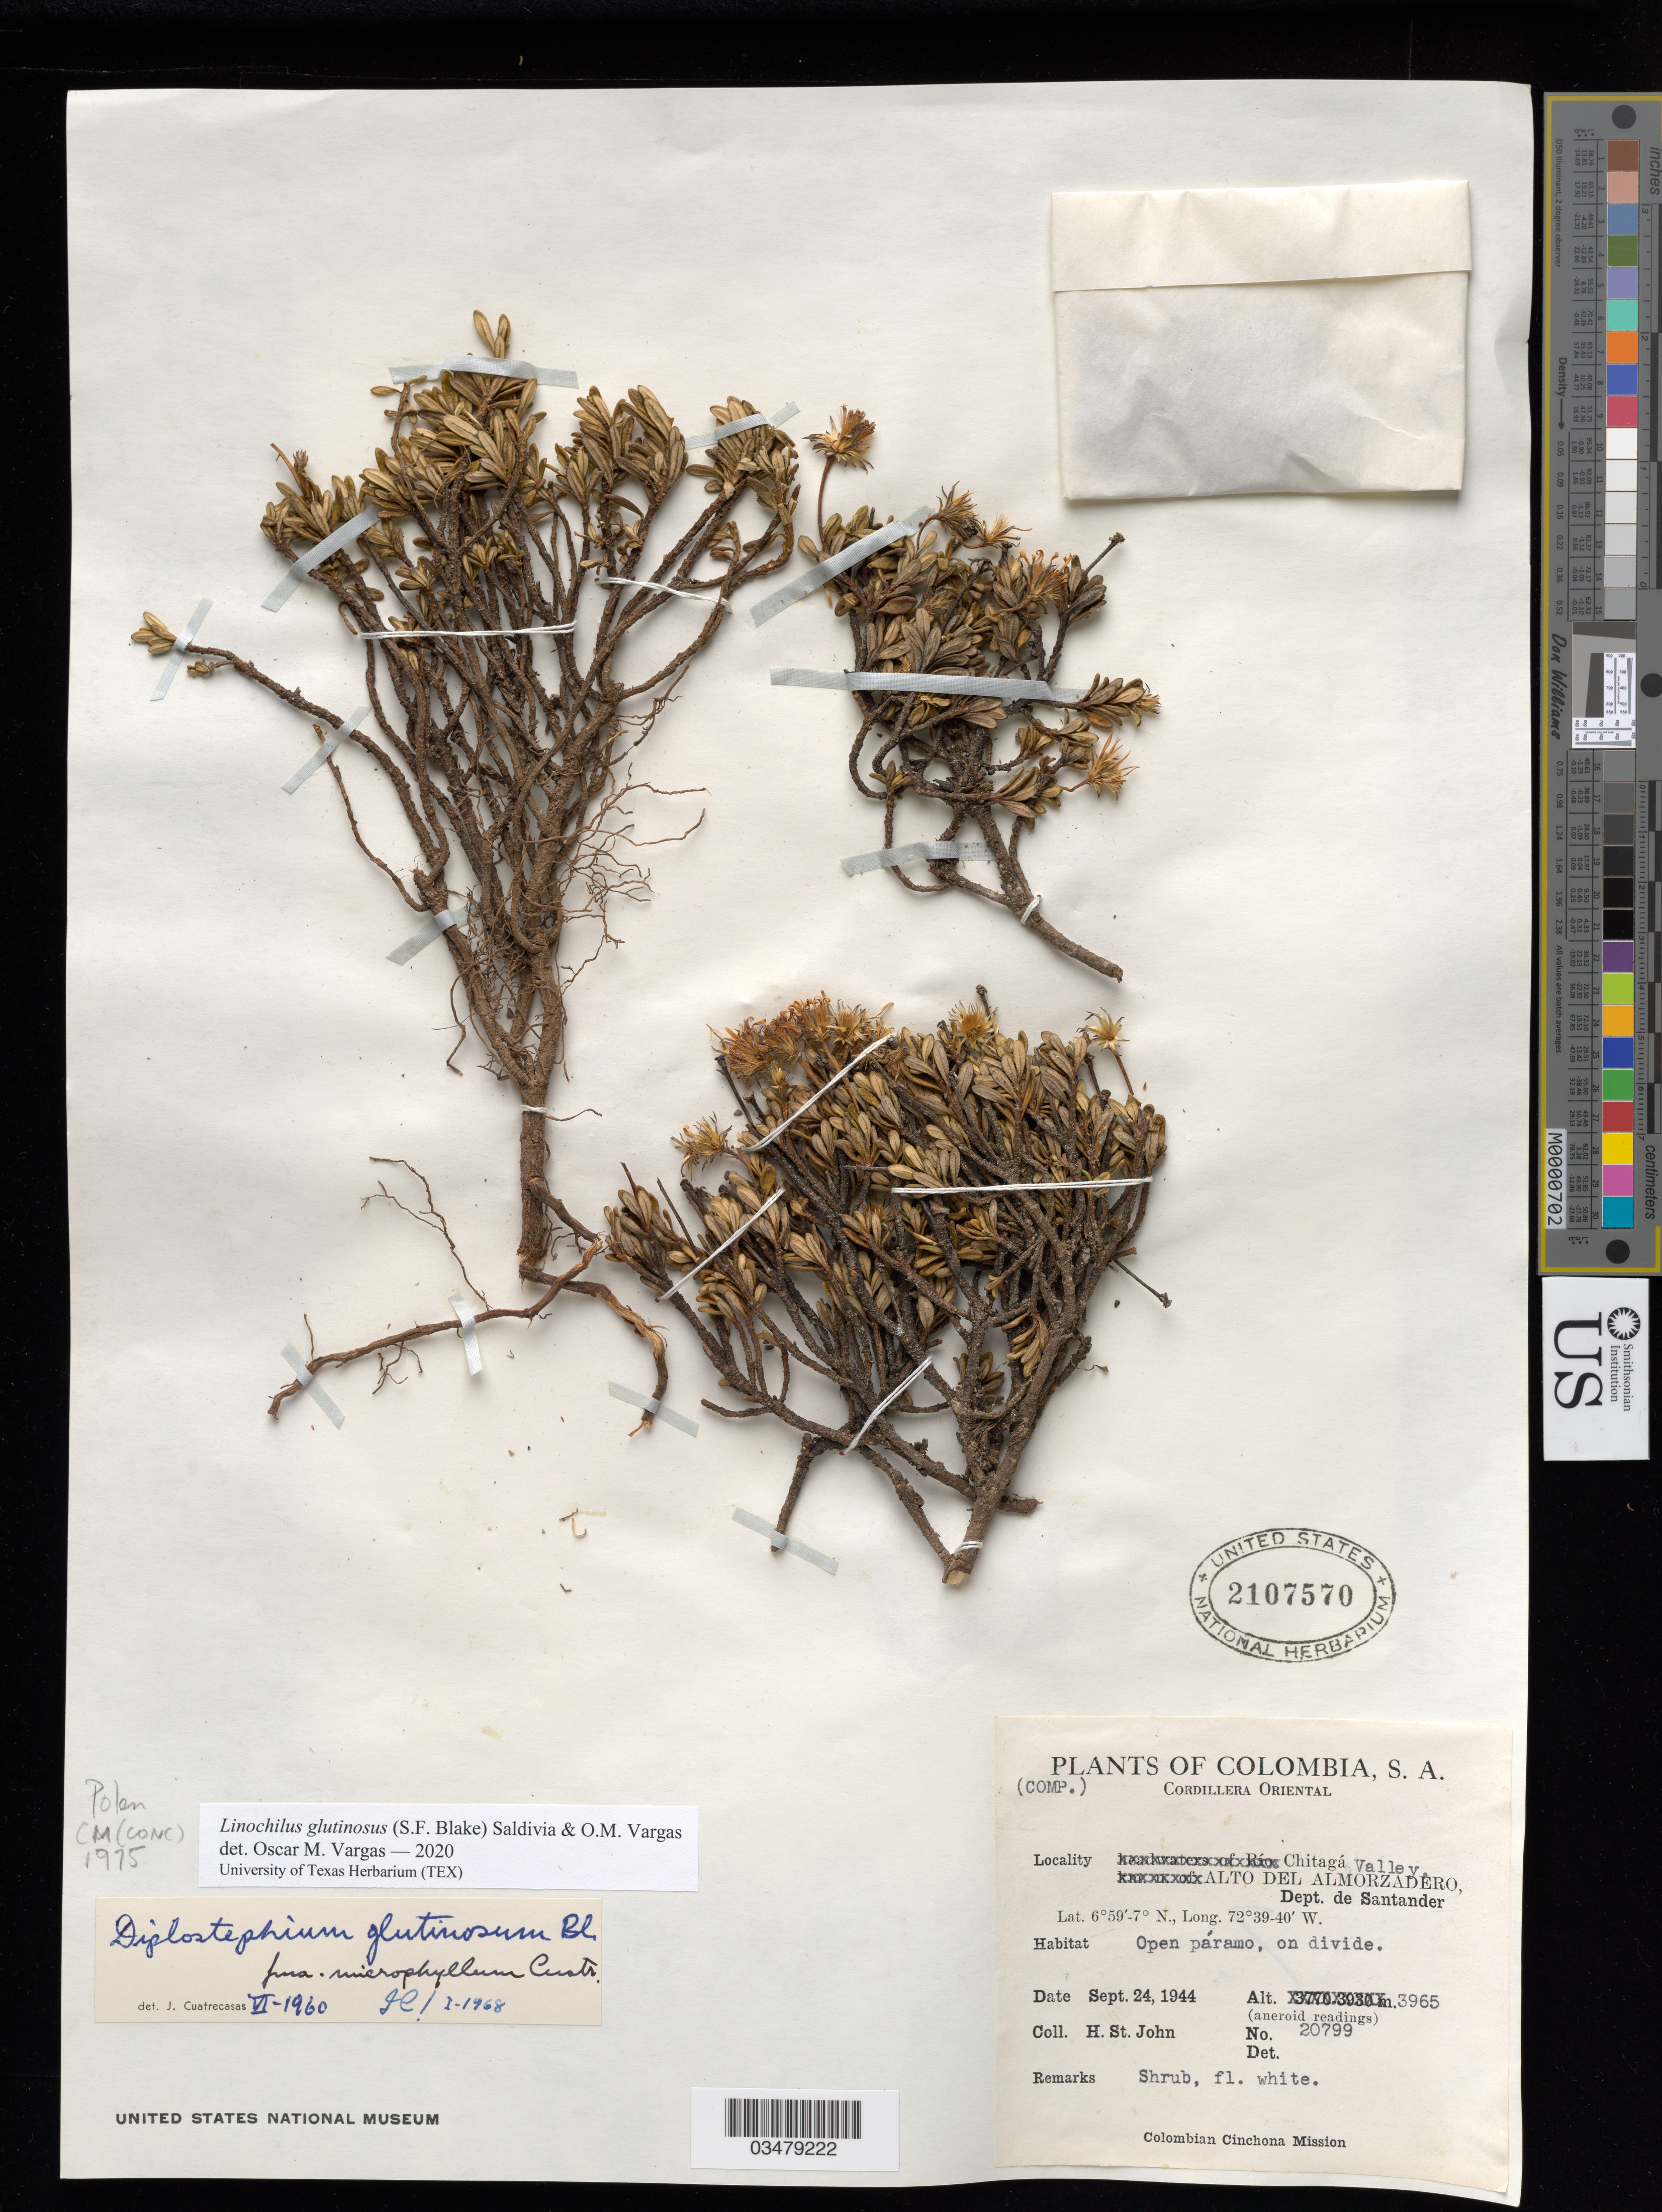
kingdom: Plantae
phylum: Tracheophyta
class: Magnoliopsida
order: Asterales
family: Asteraceae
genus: Linochilus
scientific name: Linochilus glutinosus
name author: (S.F. Blake) Saldivia & O.M. Vargas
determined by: Vargas, Oscar M.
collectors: H. St. John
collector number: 20799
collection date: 1944-09-24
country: Colombia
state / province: Santander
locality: Cordillera Oriental. Chitagá Valley, Alto del Almorzadero,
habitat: Open paramo, on divide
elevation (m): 3965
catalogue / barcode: US 2107570